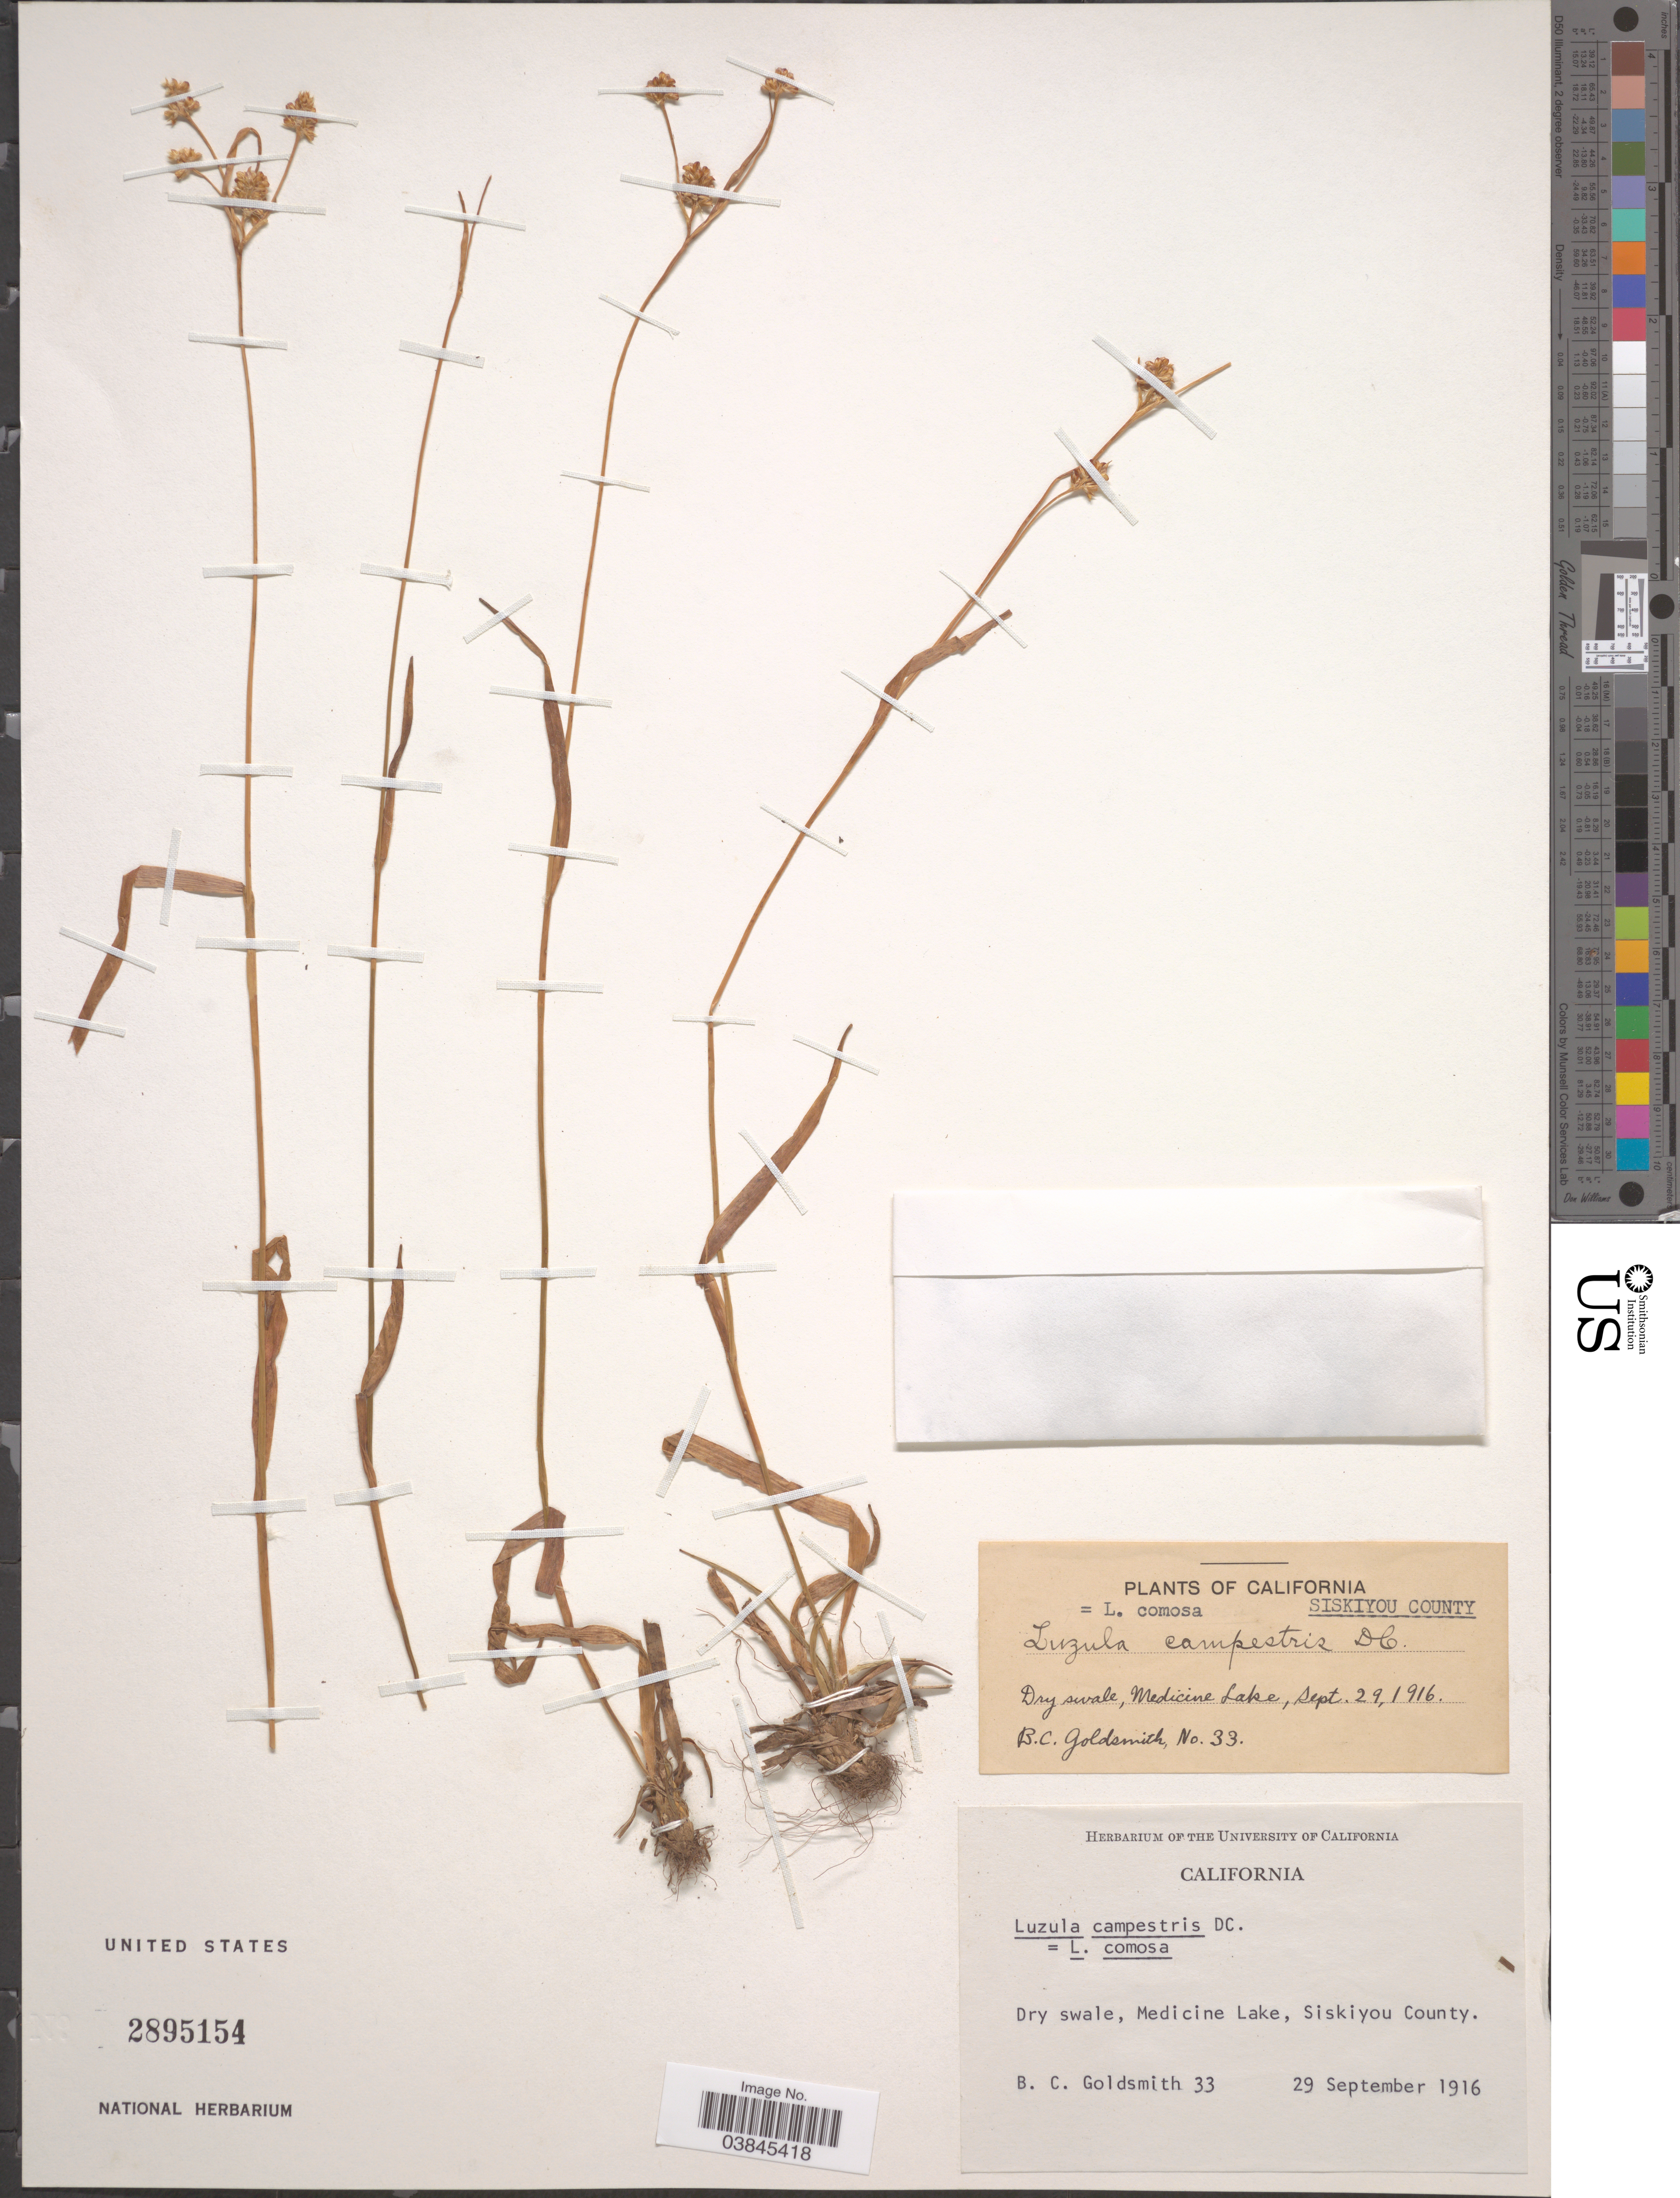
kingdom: Plantae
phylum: Tracheophyta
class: Liliopsida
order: Poales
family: Juncaceae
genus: Luzula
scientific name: Luzula campestris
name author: (L.) DC.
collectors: B. Goldsmith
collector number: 33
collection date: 1916-09-29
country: United States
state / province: California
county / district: Siskiyou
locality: Medicine Lake, Siskiyou County.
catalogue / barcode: US 2895154